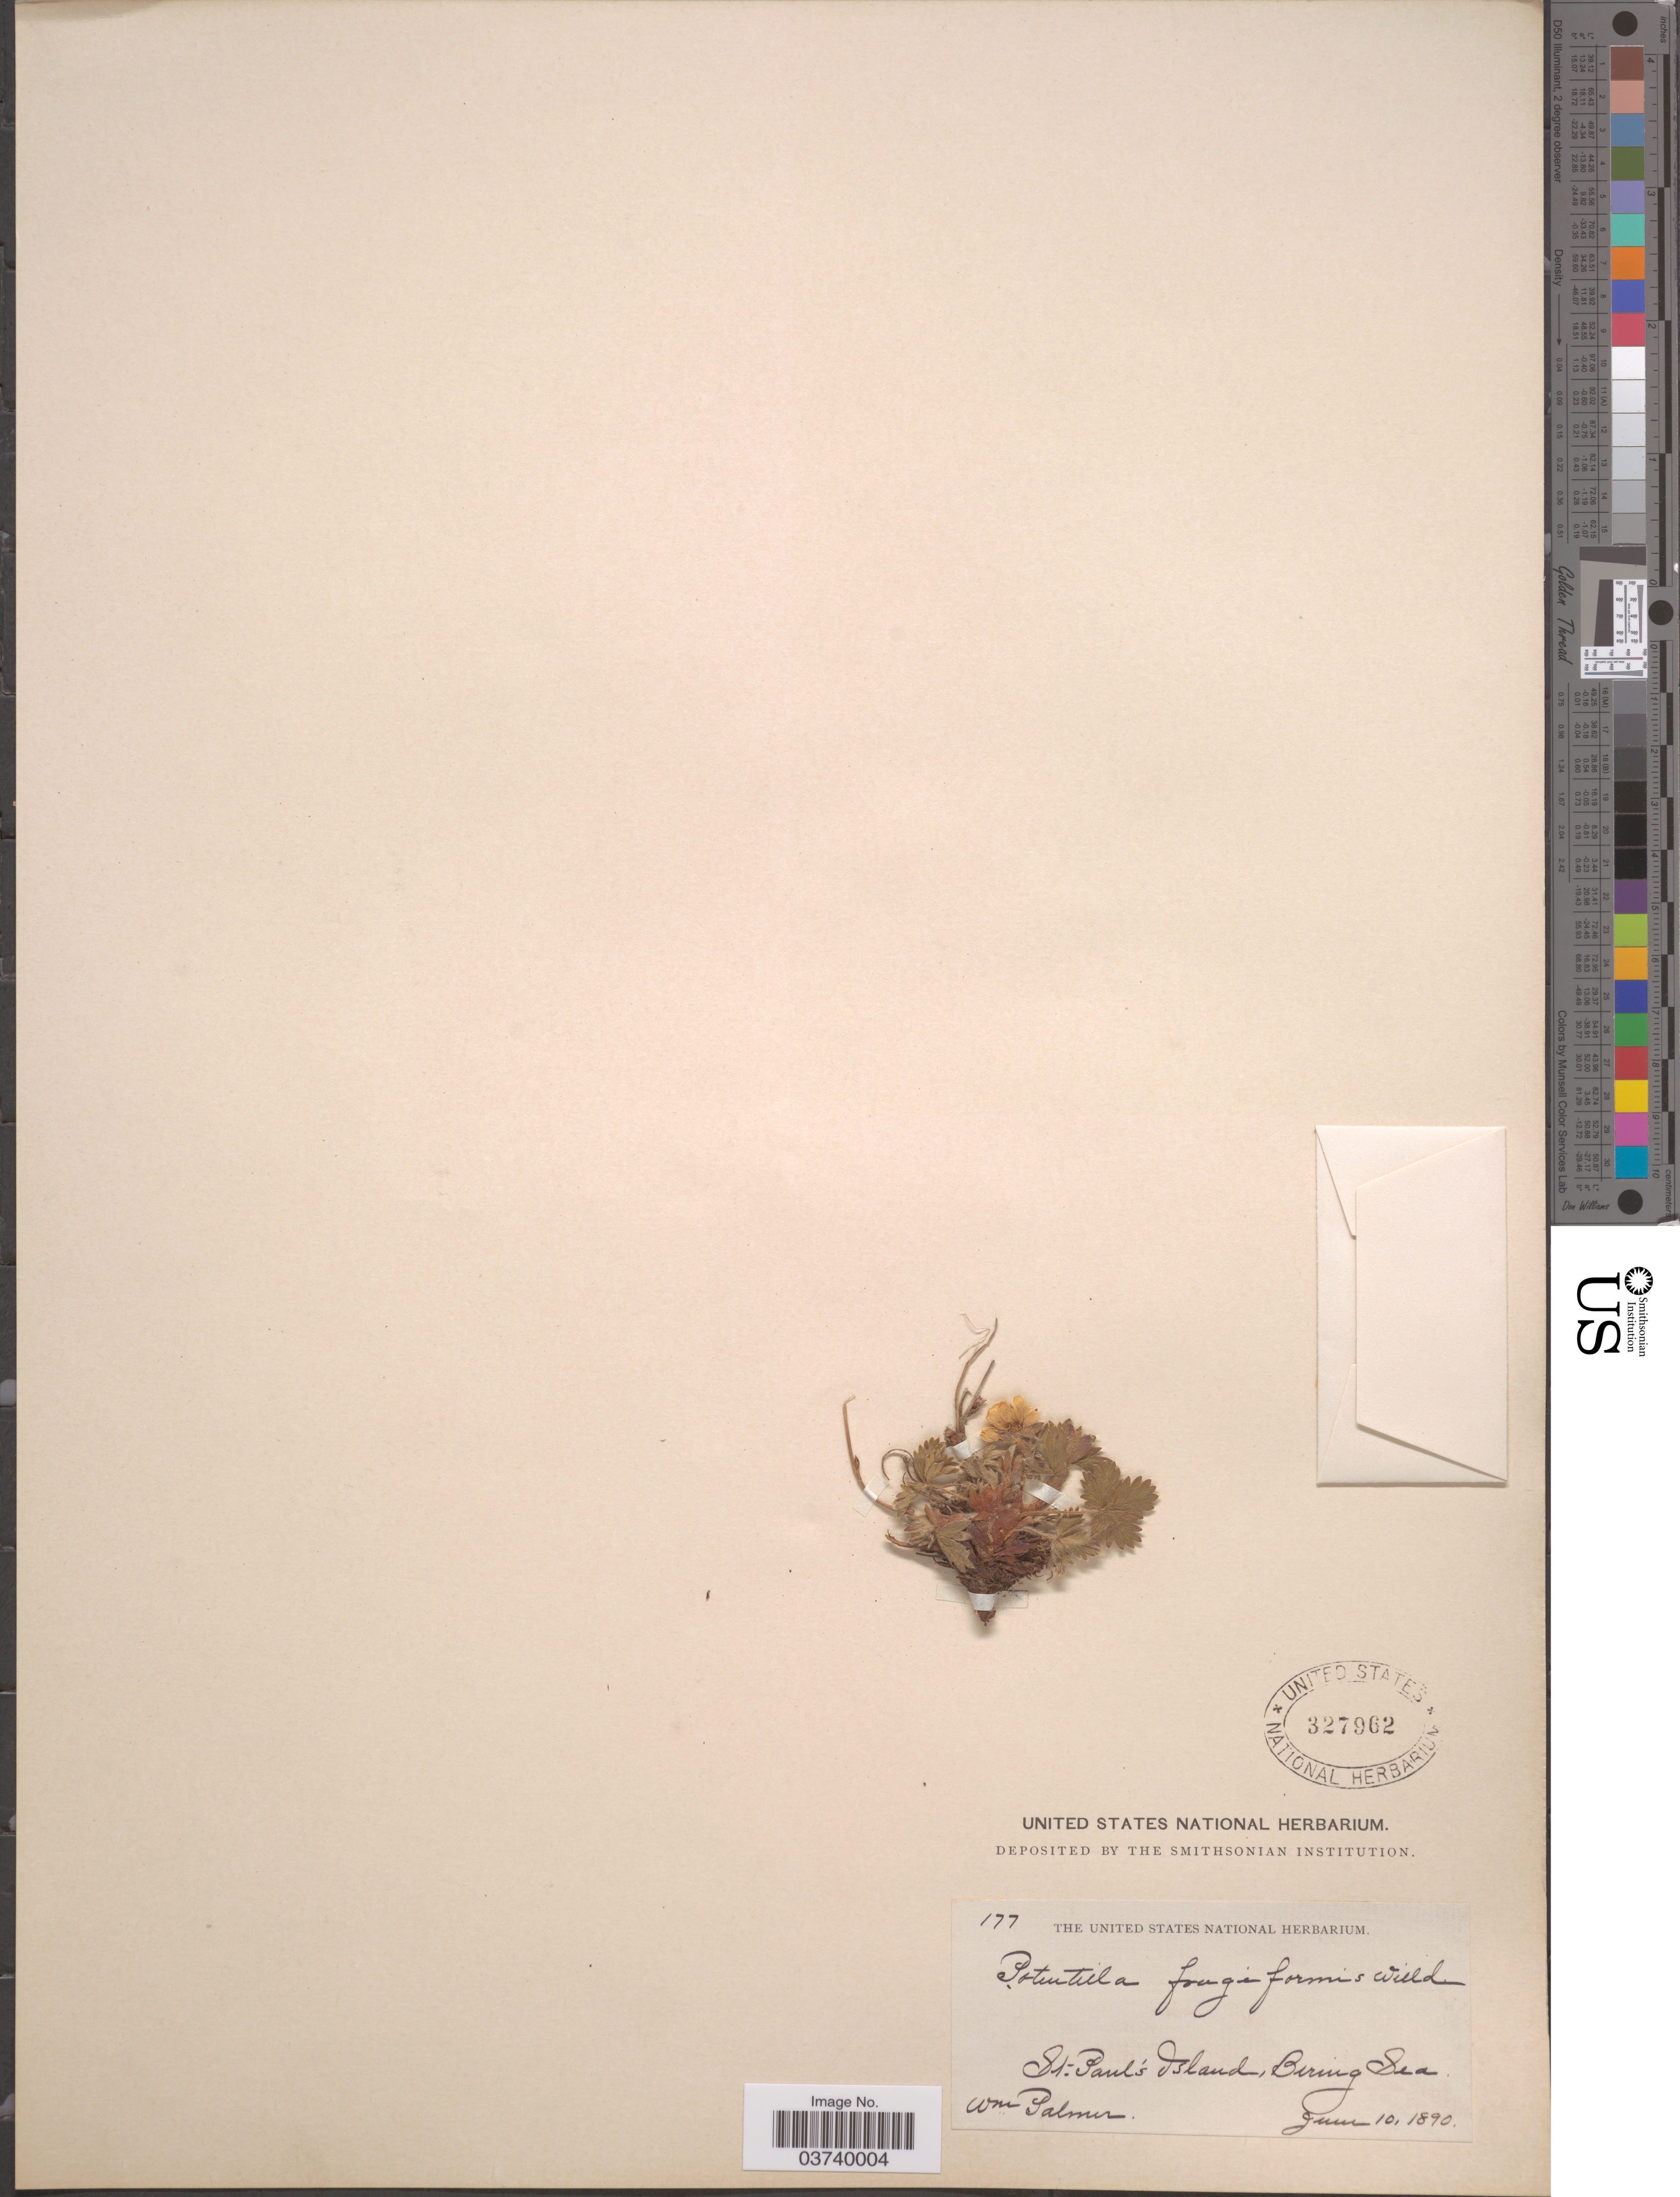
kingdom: Plantae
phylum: Tracheophyta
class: Magnoliopsida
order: Rosales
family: Rosaceae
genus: Potentilla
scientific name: Potentilla fragiformis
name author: Willd. ex D.F.K. Schltdl.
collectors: W. Palmer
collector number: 177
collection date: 1890-06-10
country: United States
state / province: Alaska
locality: St. Paul's Island, Bering Sea.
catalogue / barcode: US 327962